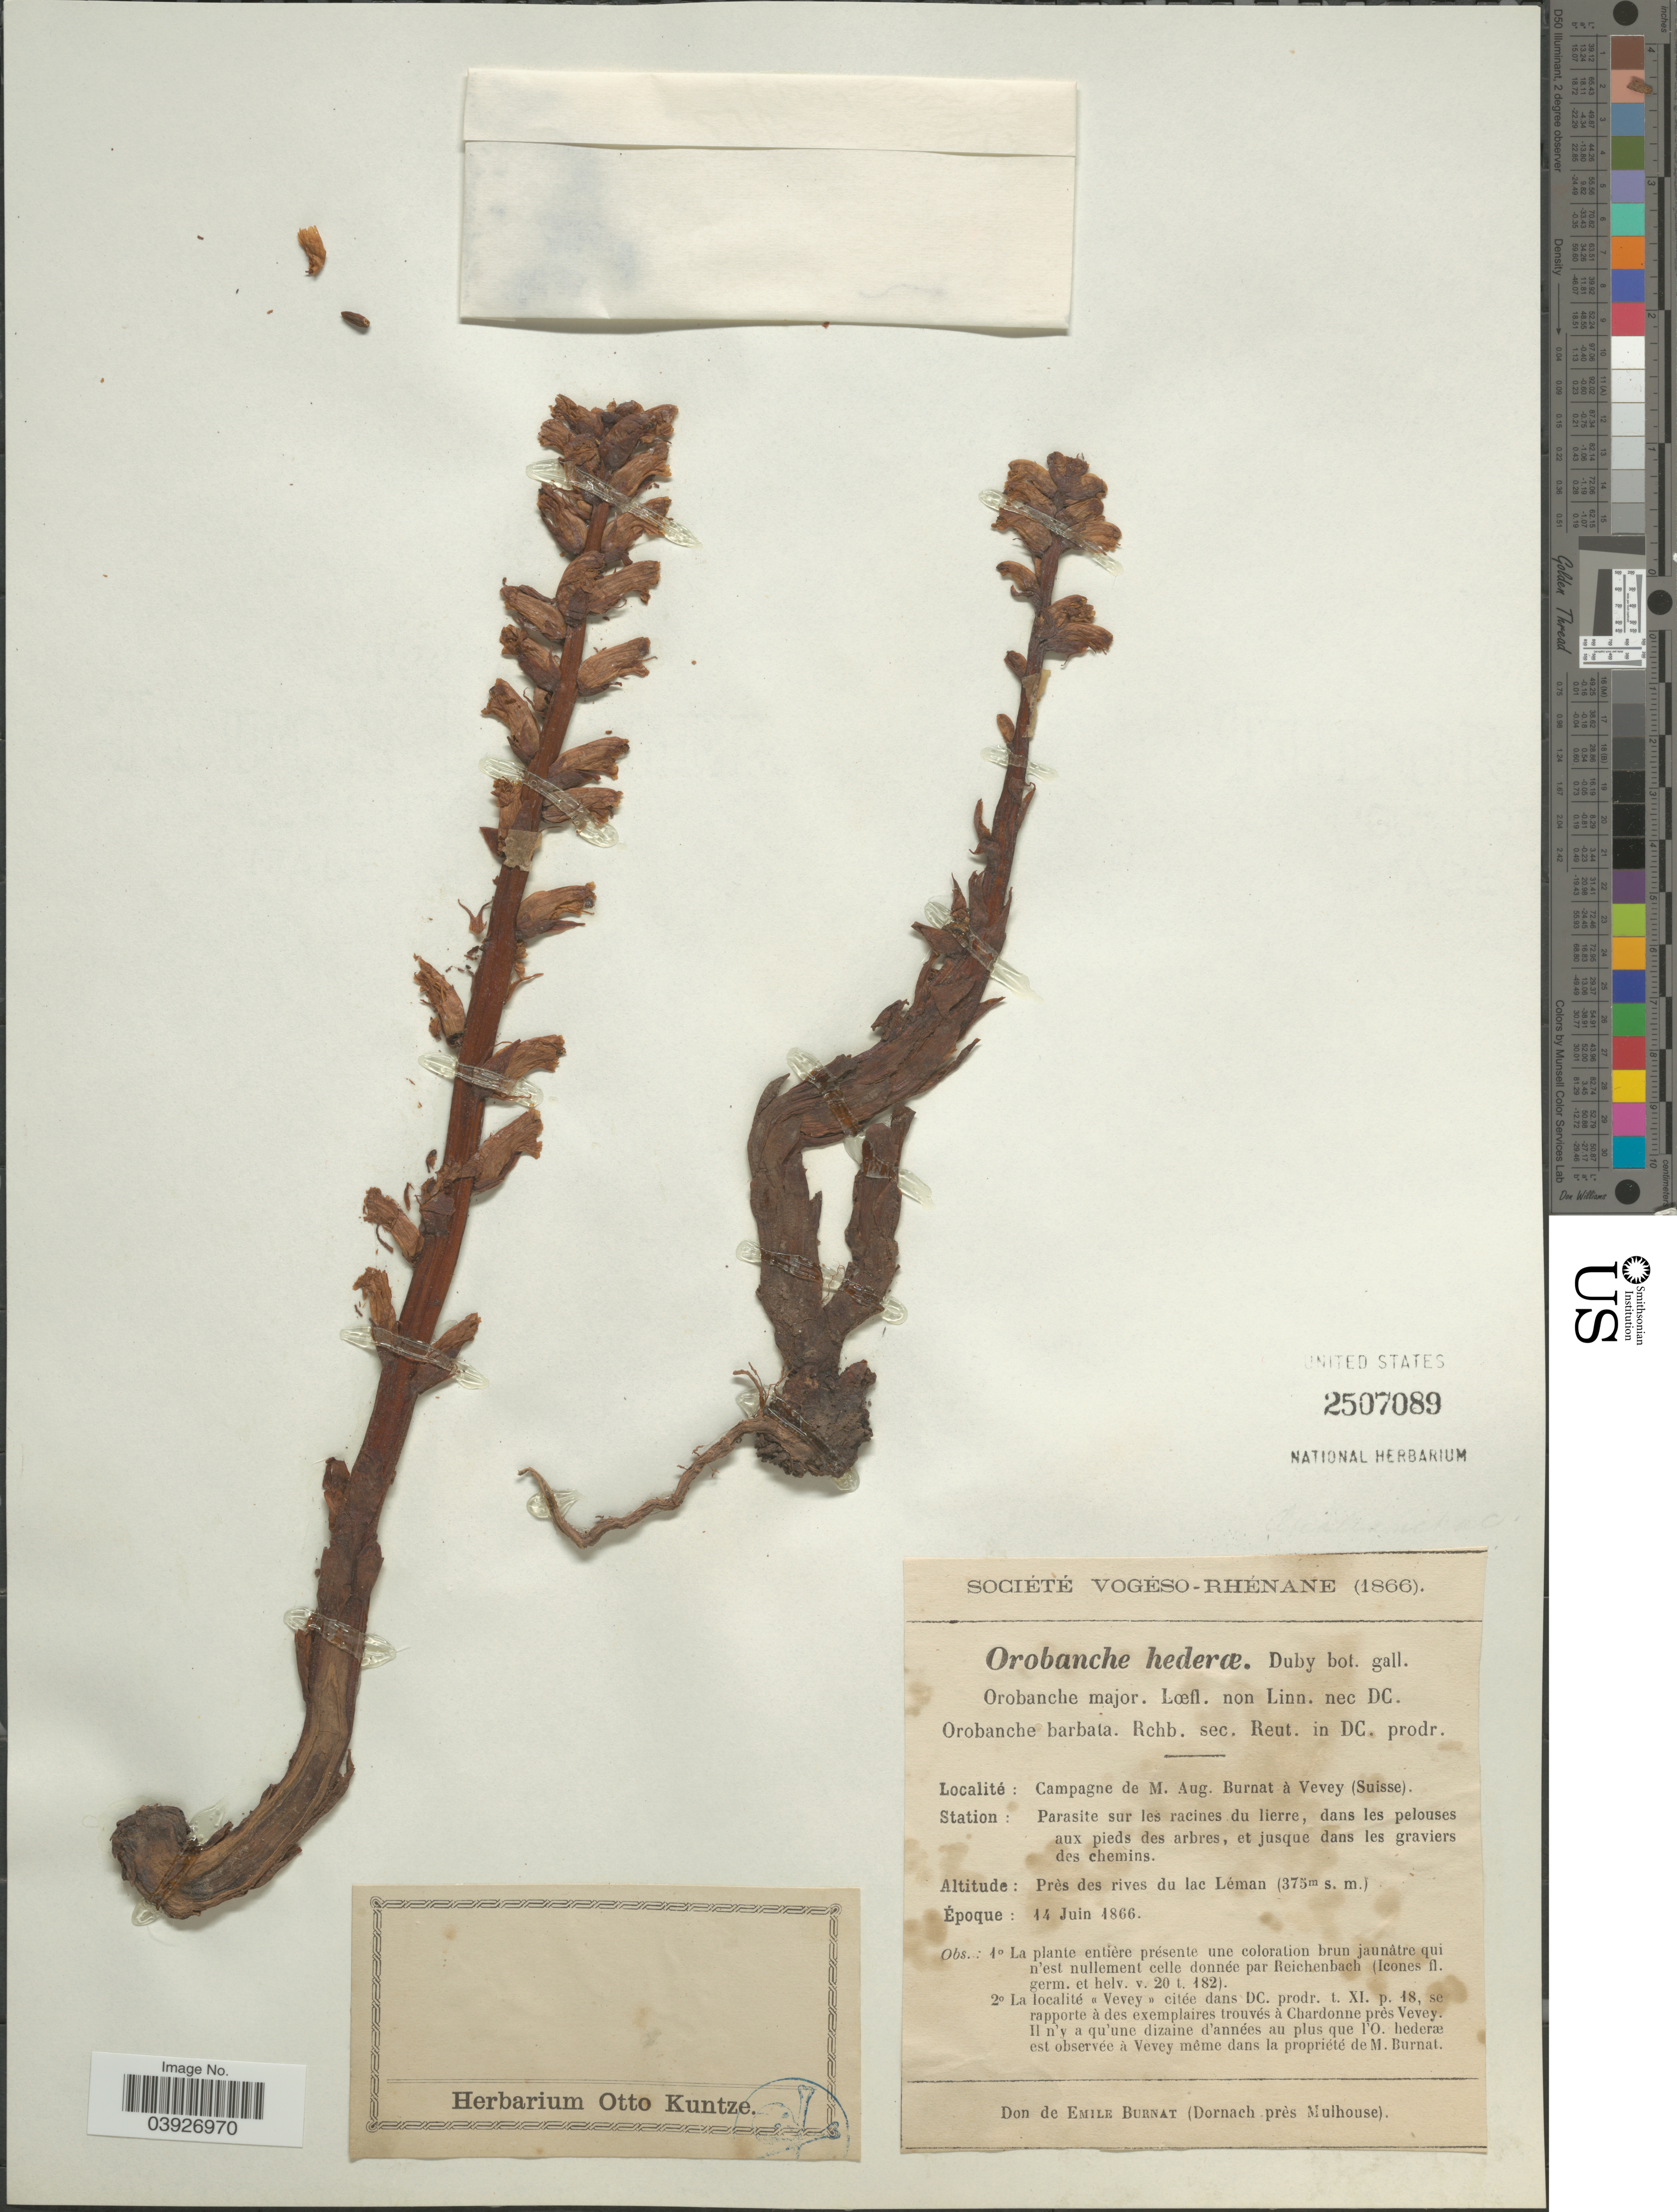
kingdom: Plantae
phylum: Tracheophyta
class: Magnoliopsida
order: Lamiales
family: Orobanchaceae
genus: Orobanche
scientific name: Orobanche hederae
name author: Duby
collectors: E. Burnat & Vevey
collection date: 1866-06-14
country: Switzerland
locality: Parasite sur les racines du lierre, dans les pelouses aux pieds des arbes, et jusque dans les graviers des chemins.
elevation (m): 375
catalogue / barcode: US 2507089